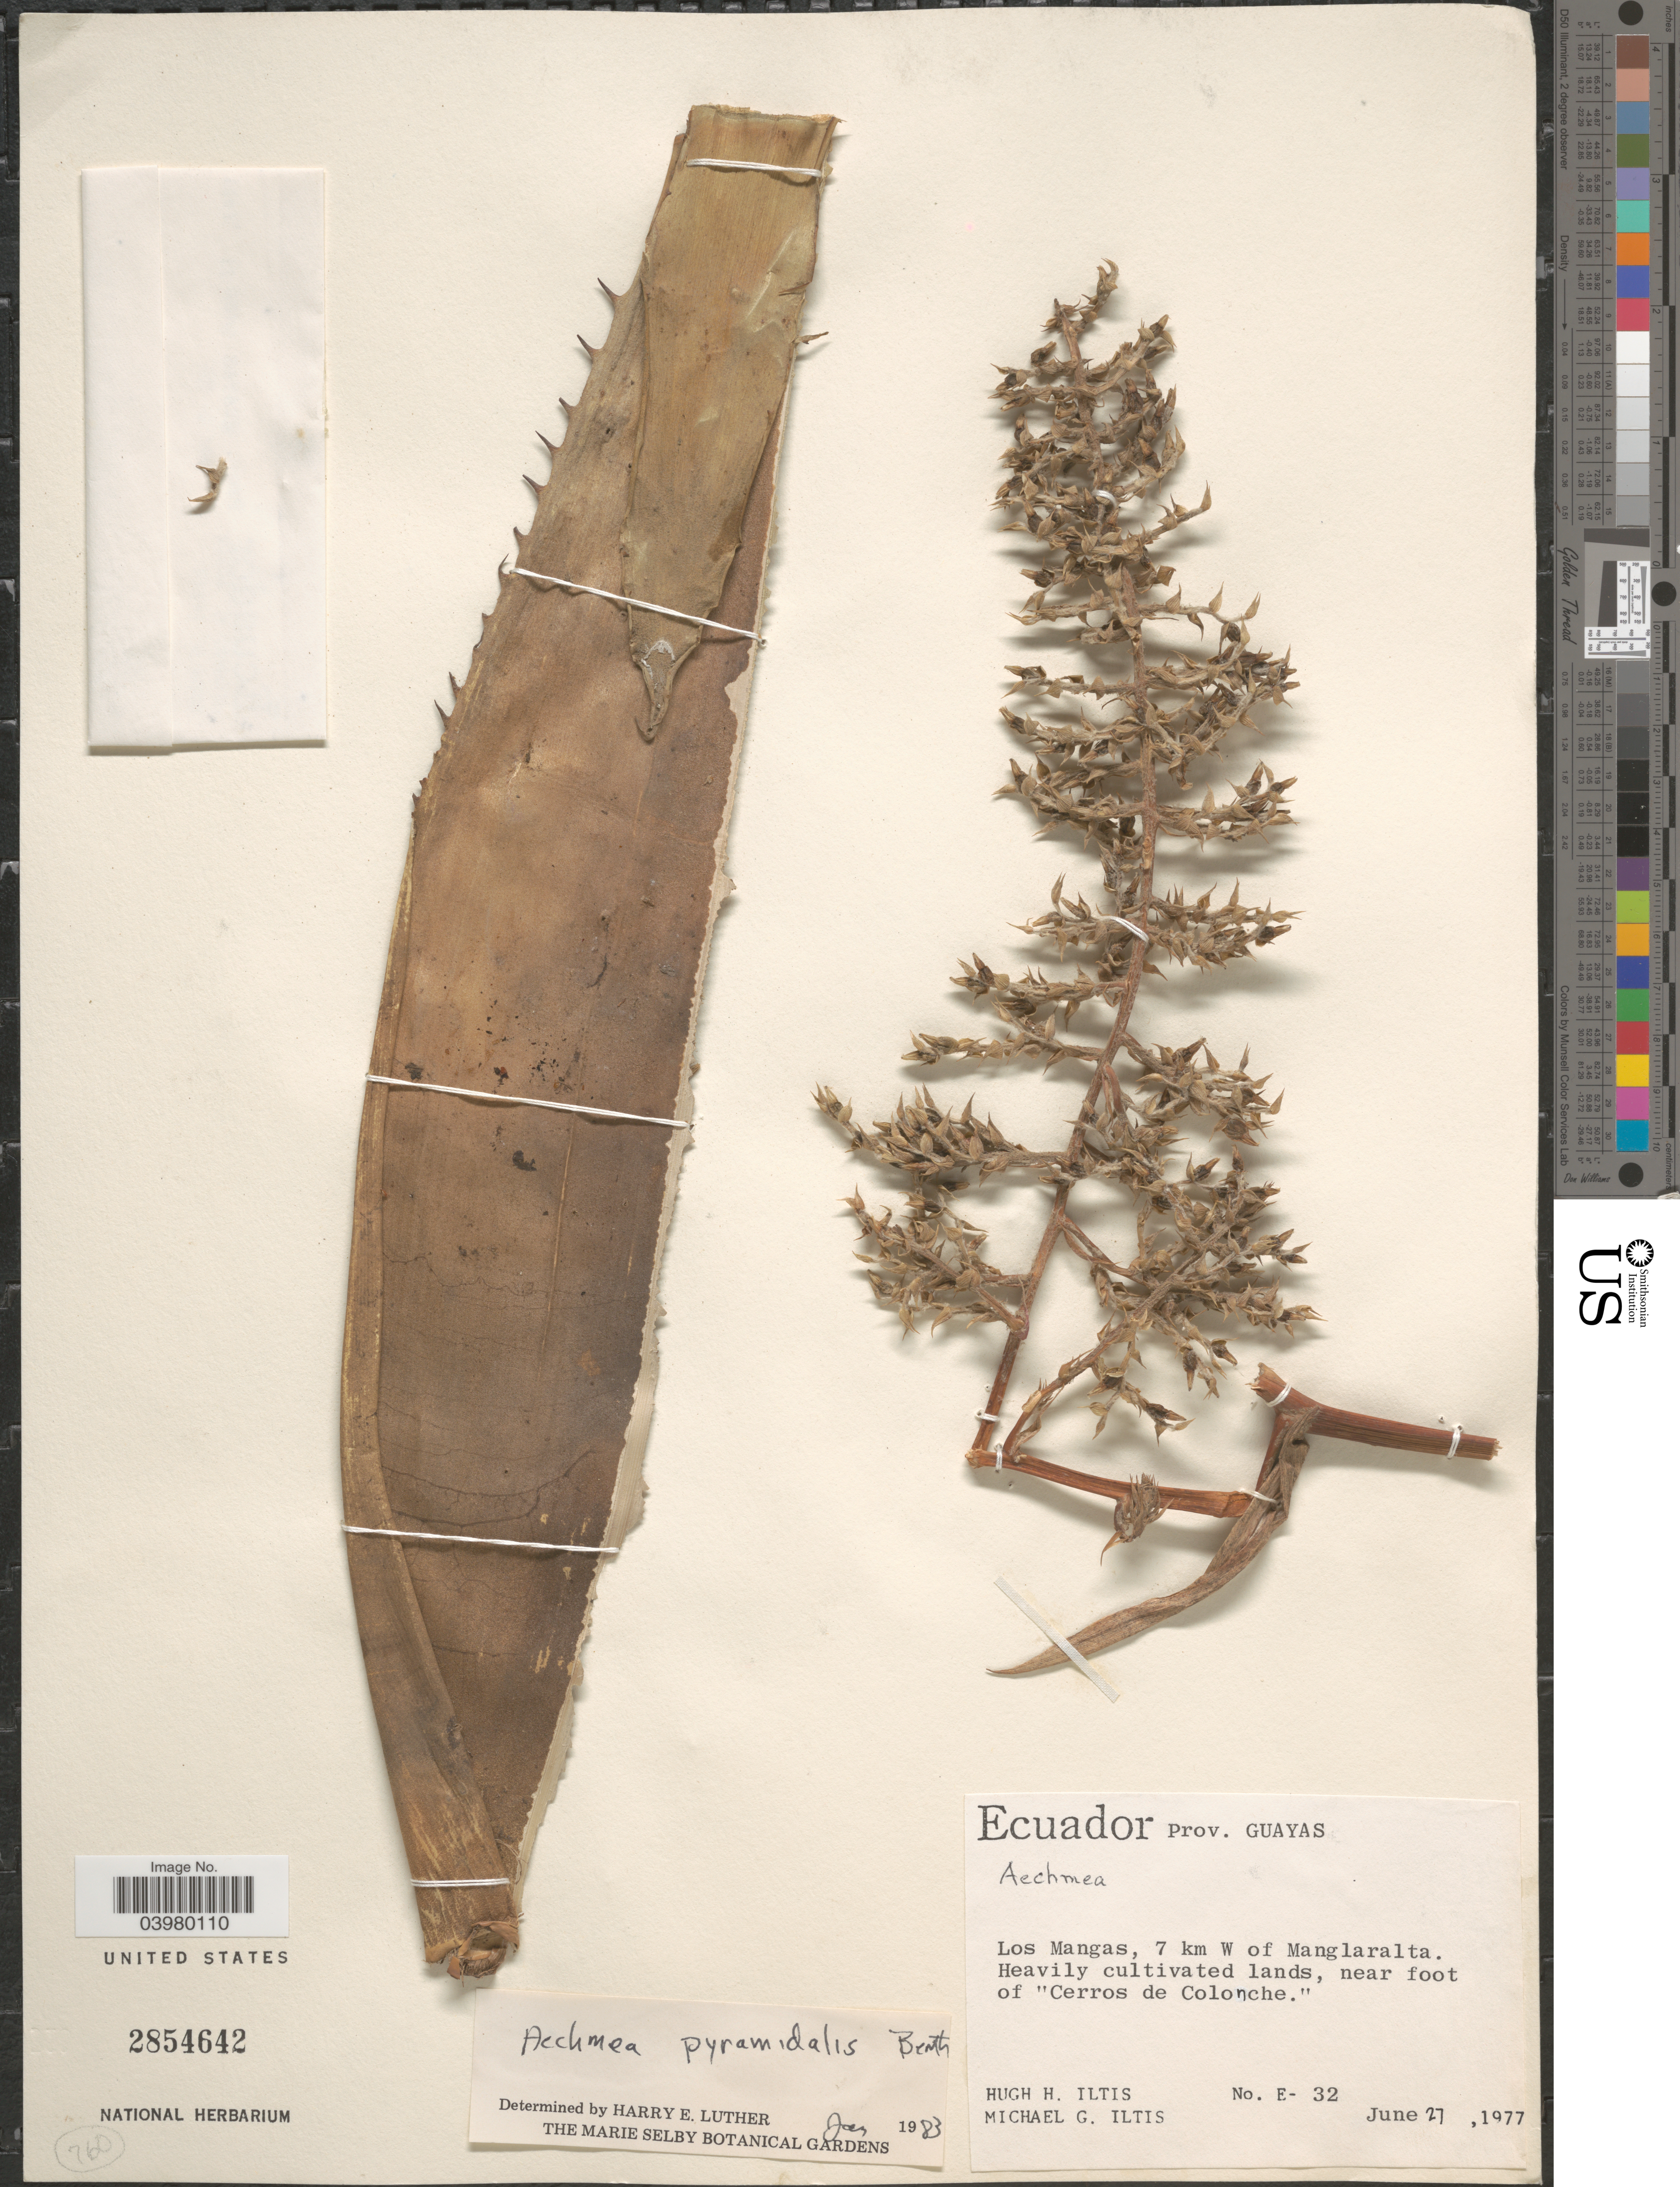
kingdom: Plantae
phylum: Tracheophyta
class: Liliopsida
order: Poales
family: Bromeliaceae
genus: Aechmea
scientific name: Aechmea pyramidalis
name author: Benth.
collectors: H. Iltis & M. G. Iltis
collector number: E-32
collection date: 1977-06-27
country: Ecuador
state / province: Guayas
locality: Los Mangas, 7 km W of Manglaralta. Heavily cultivated lands, near foot of "Cerros de Colonche".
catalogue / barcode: US 2854642